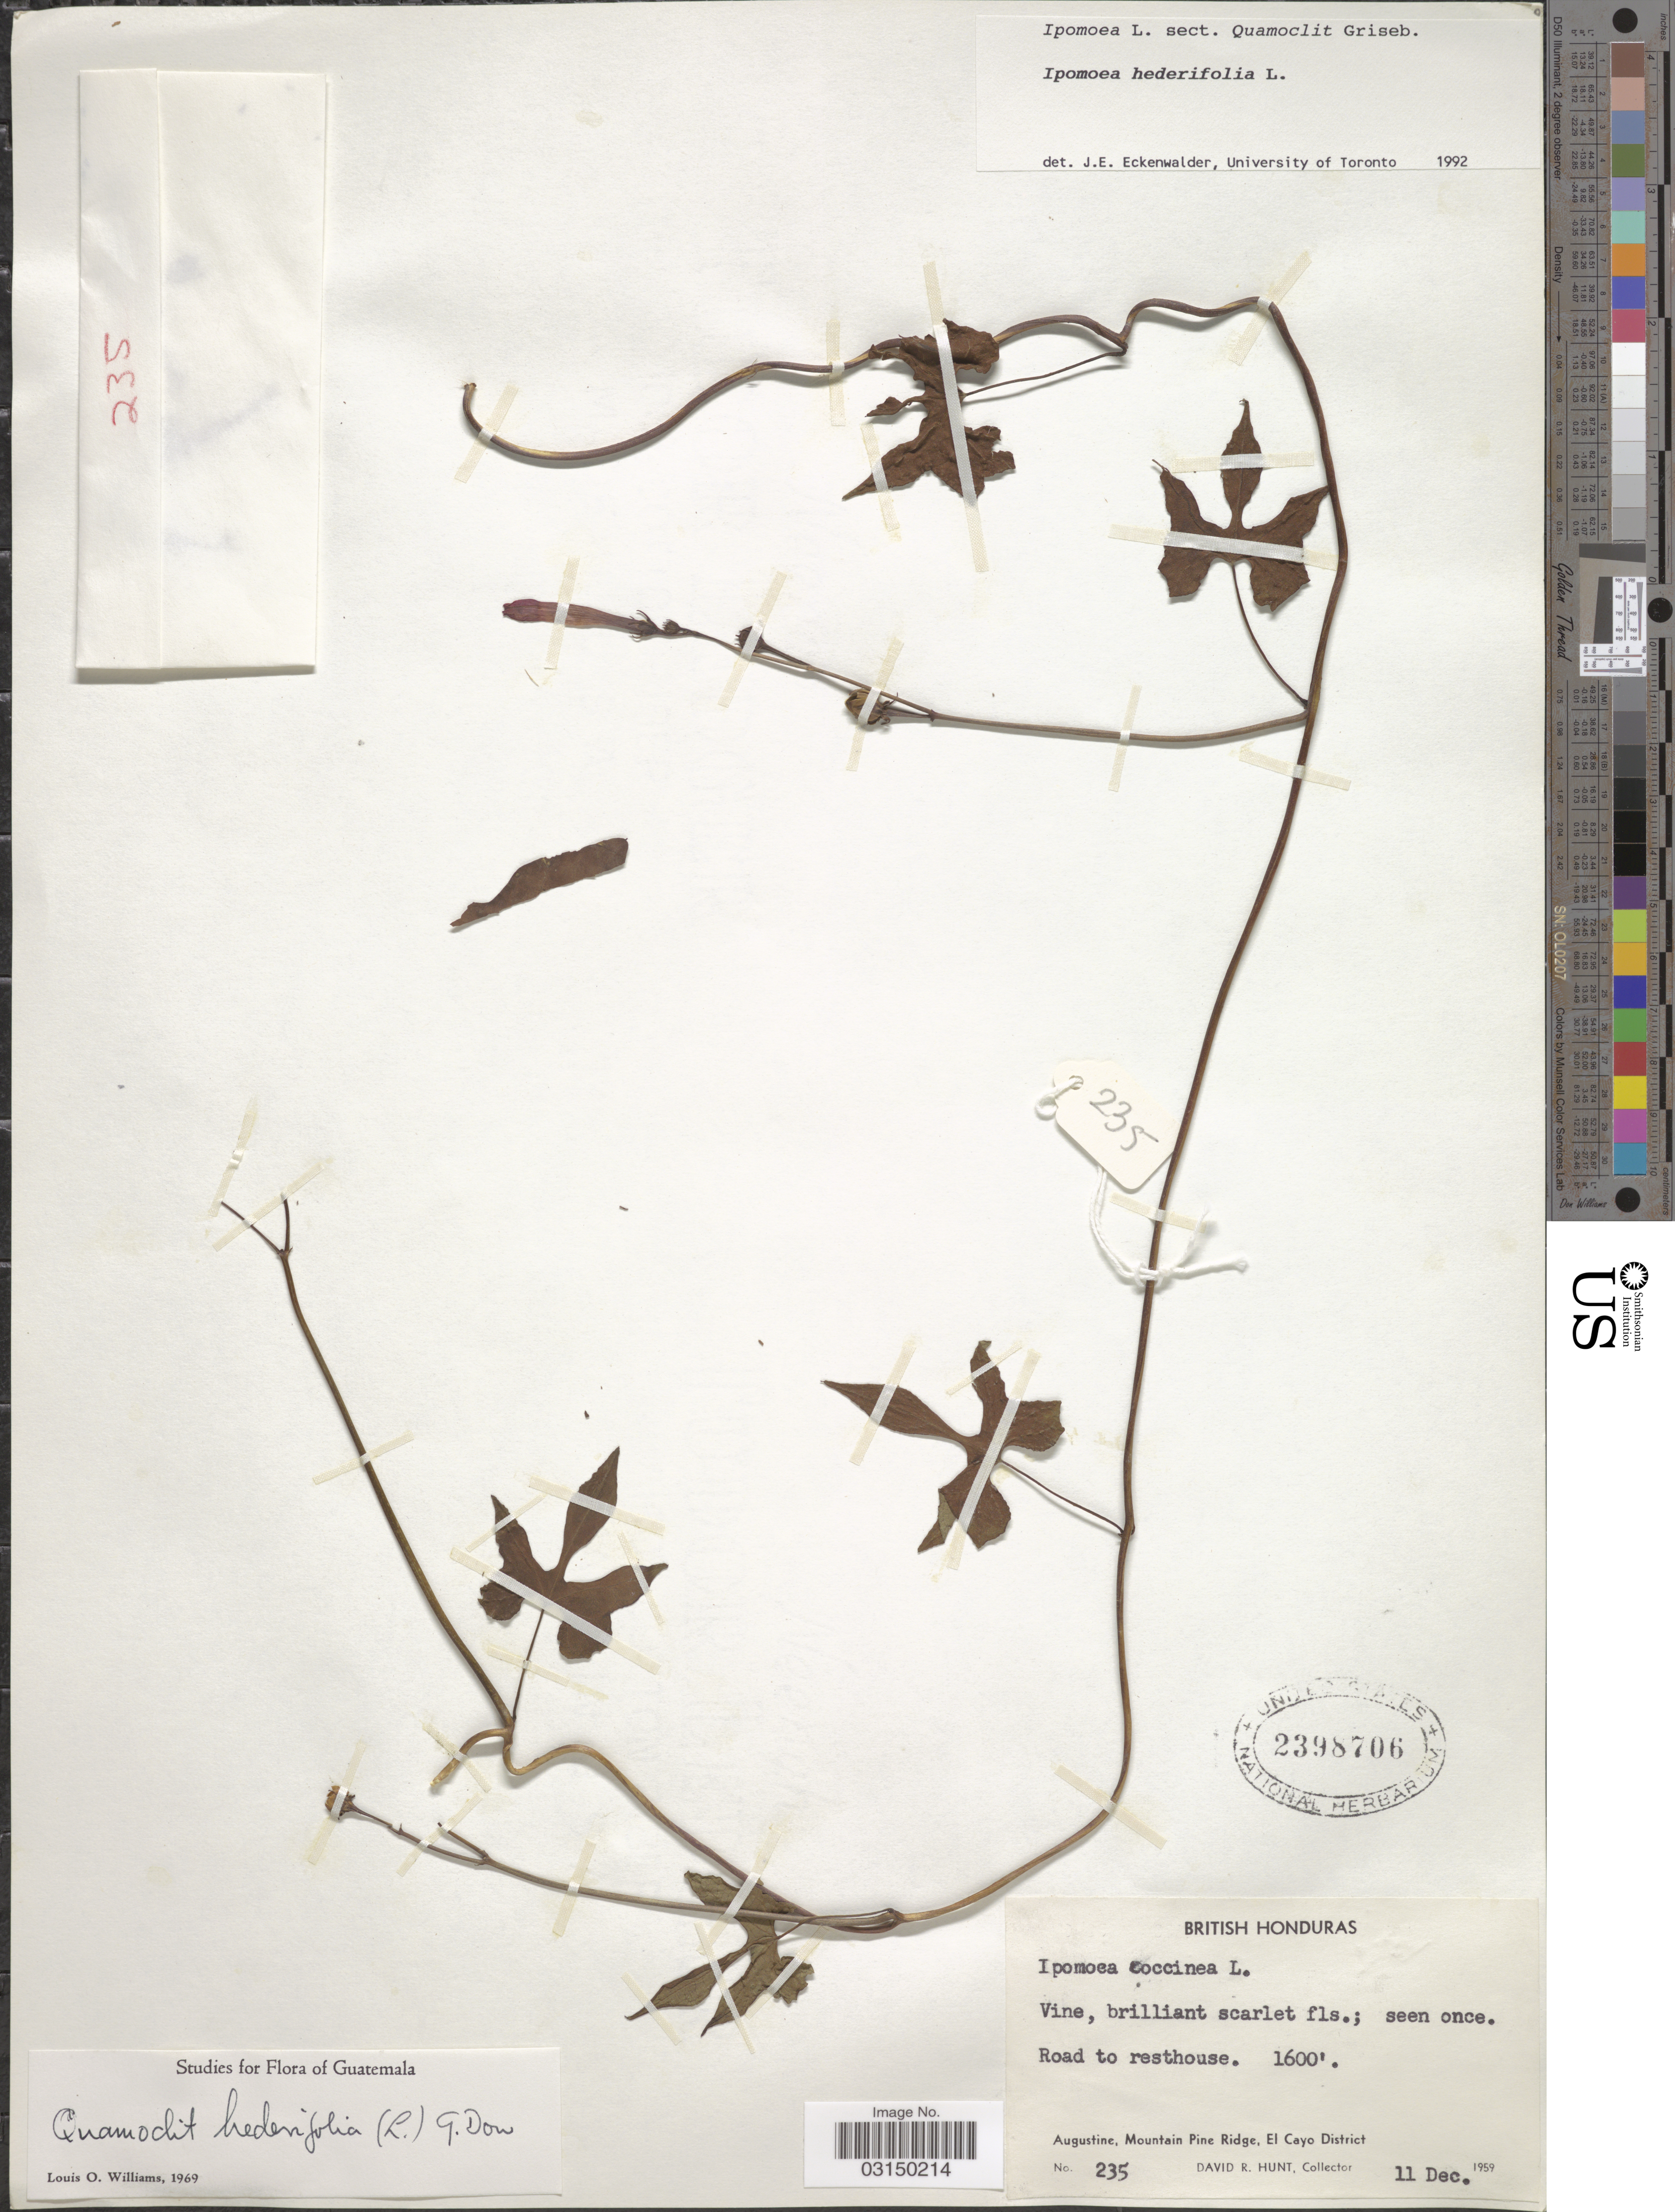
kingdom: Plantae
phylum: Tracheophyta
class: Magnoliopsida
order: Solanales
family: Convolvulaceae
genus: Ipomoea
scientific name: Ipomoea hederifolia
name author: L.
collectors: D. Hunt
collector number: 235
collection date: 1959-12-11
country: Belize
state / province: Cayo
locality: Road to resthouse. Augustine, Mountain Pine Ridge, El Cayo District.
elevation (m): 488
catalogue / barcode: US 2398706